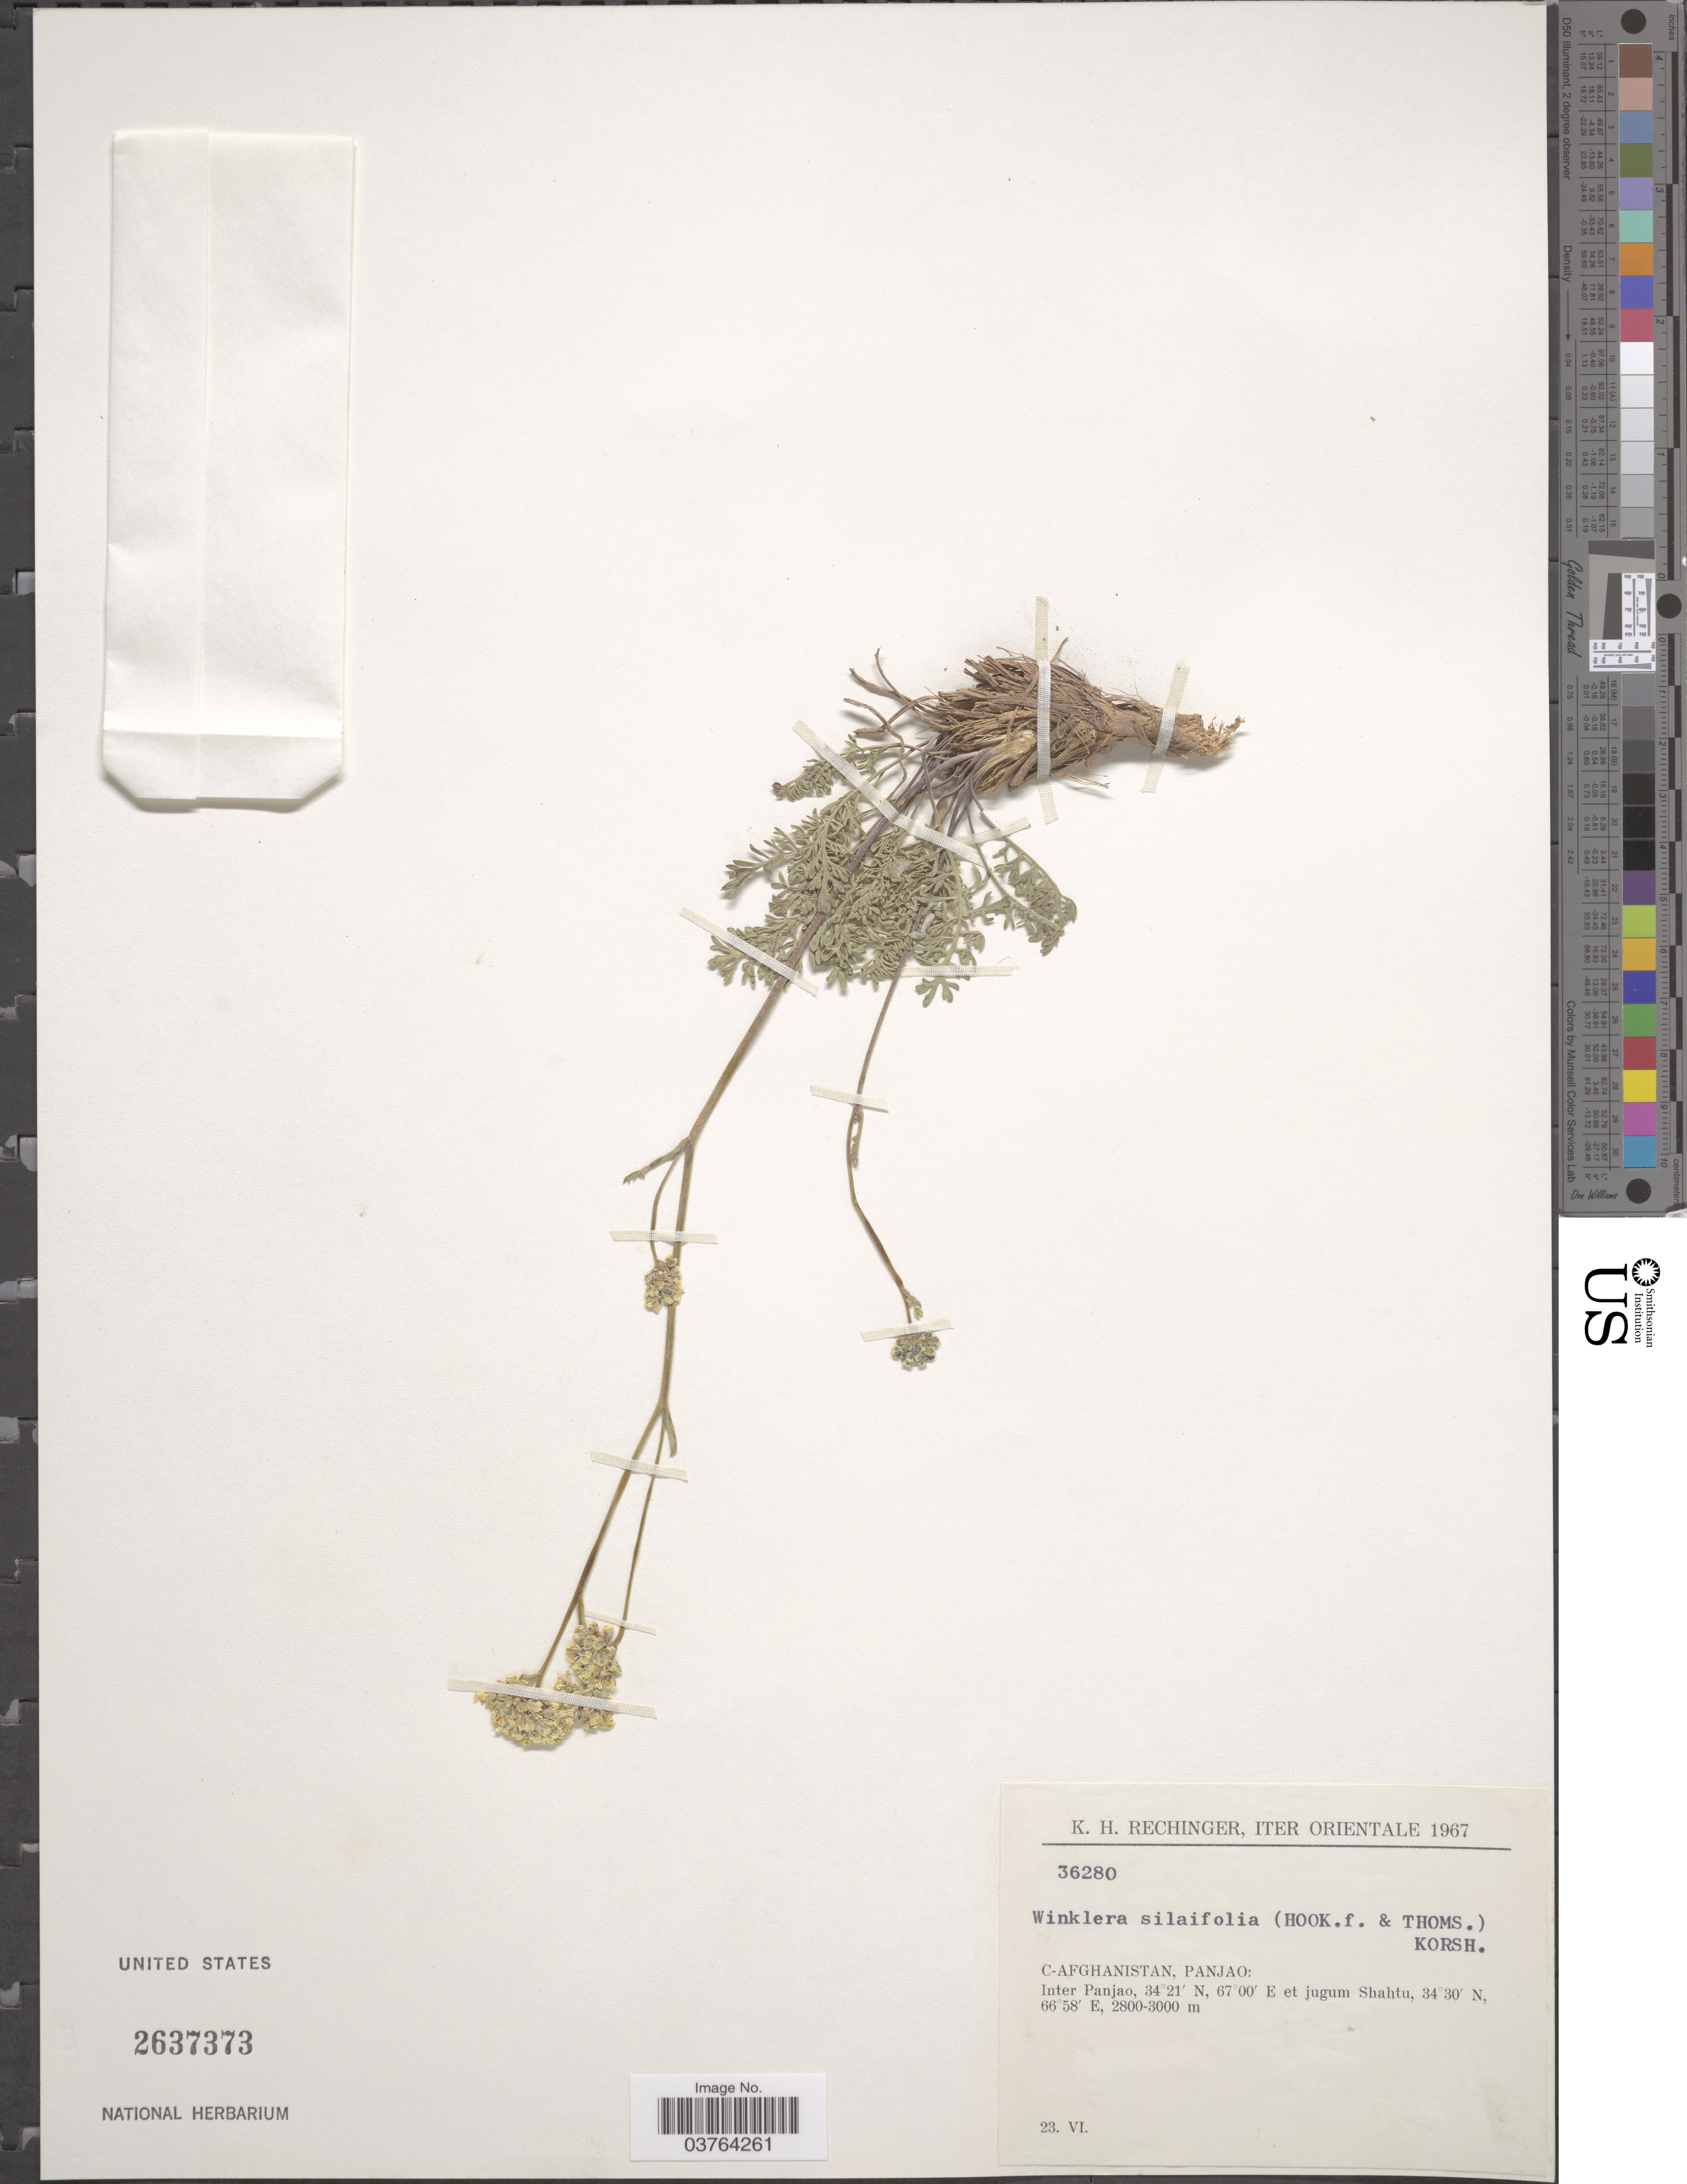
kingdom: Plantae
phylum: Tracheophyta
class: Magnoliopsida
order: Brassicales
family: Brassicaceae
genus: Lepidium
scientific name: Lepidium silaifolium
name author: (Hook. f. & Thomson) Al-Shehbaz & Mumm.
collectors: K. H. Rechinger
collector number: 36280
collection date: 1967-06-23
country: Afghanistan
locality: Iter Orientale. C-Afghanistan, Panjao: Inter Panjao, et jugum Shahtu.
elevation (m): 2800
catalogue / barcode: US 2637373